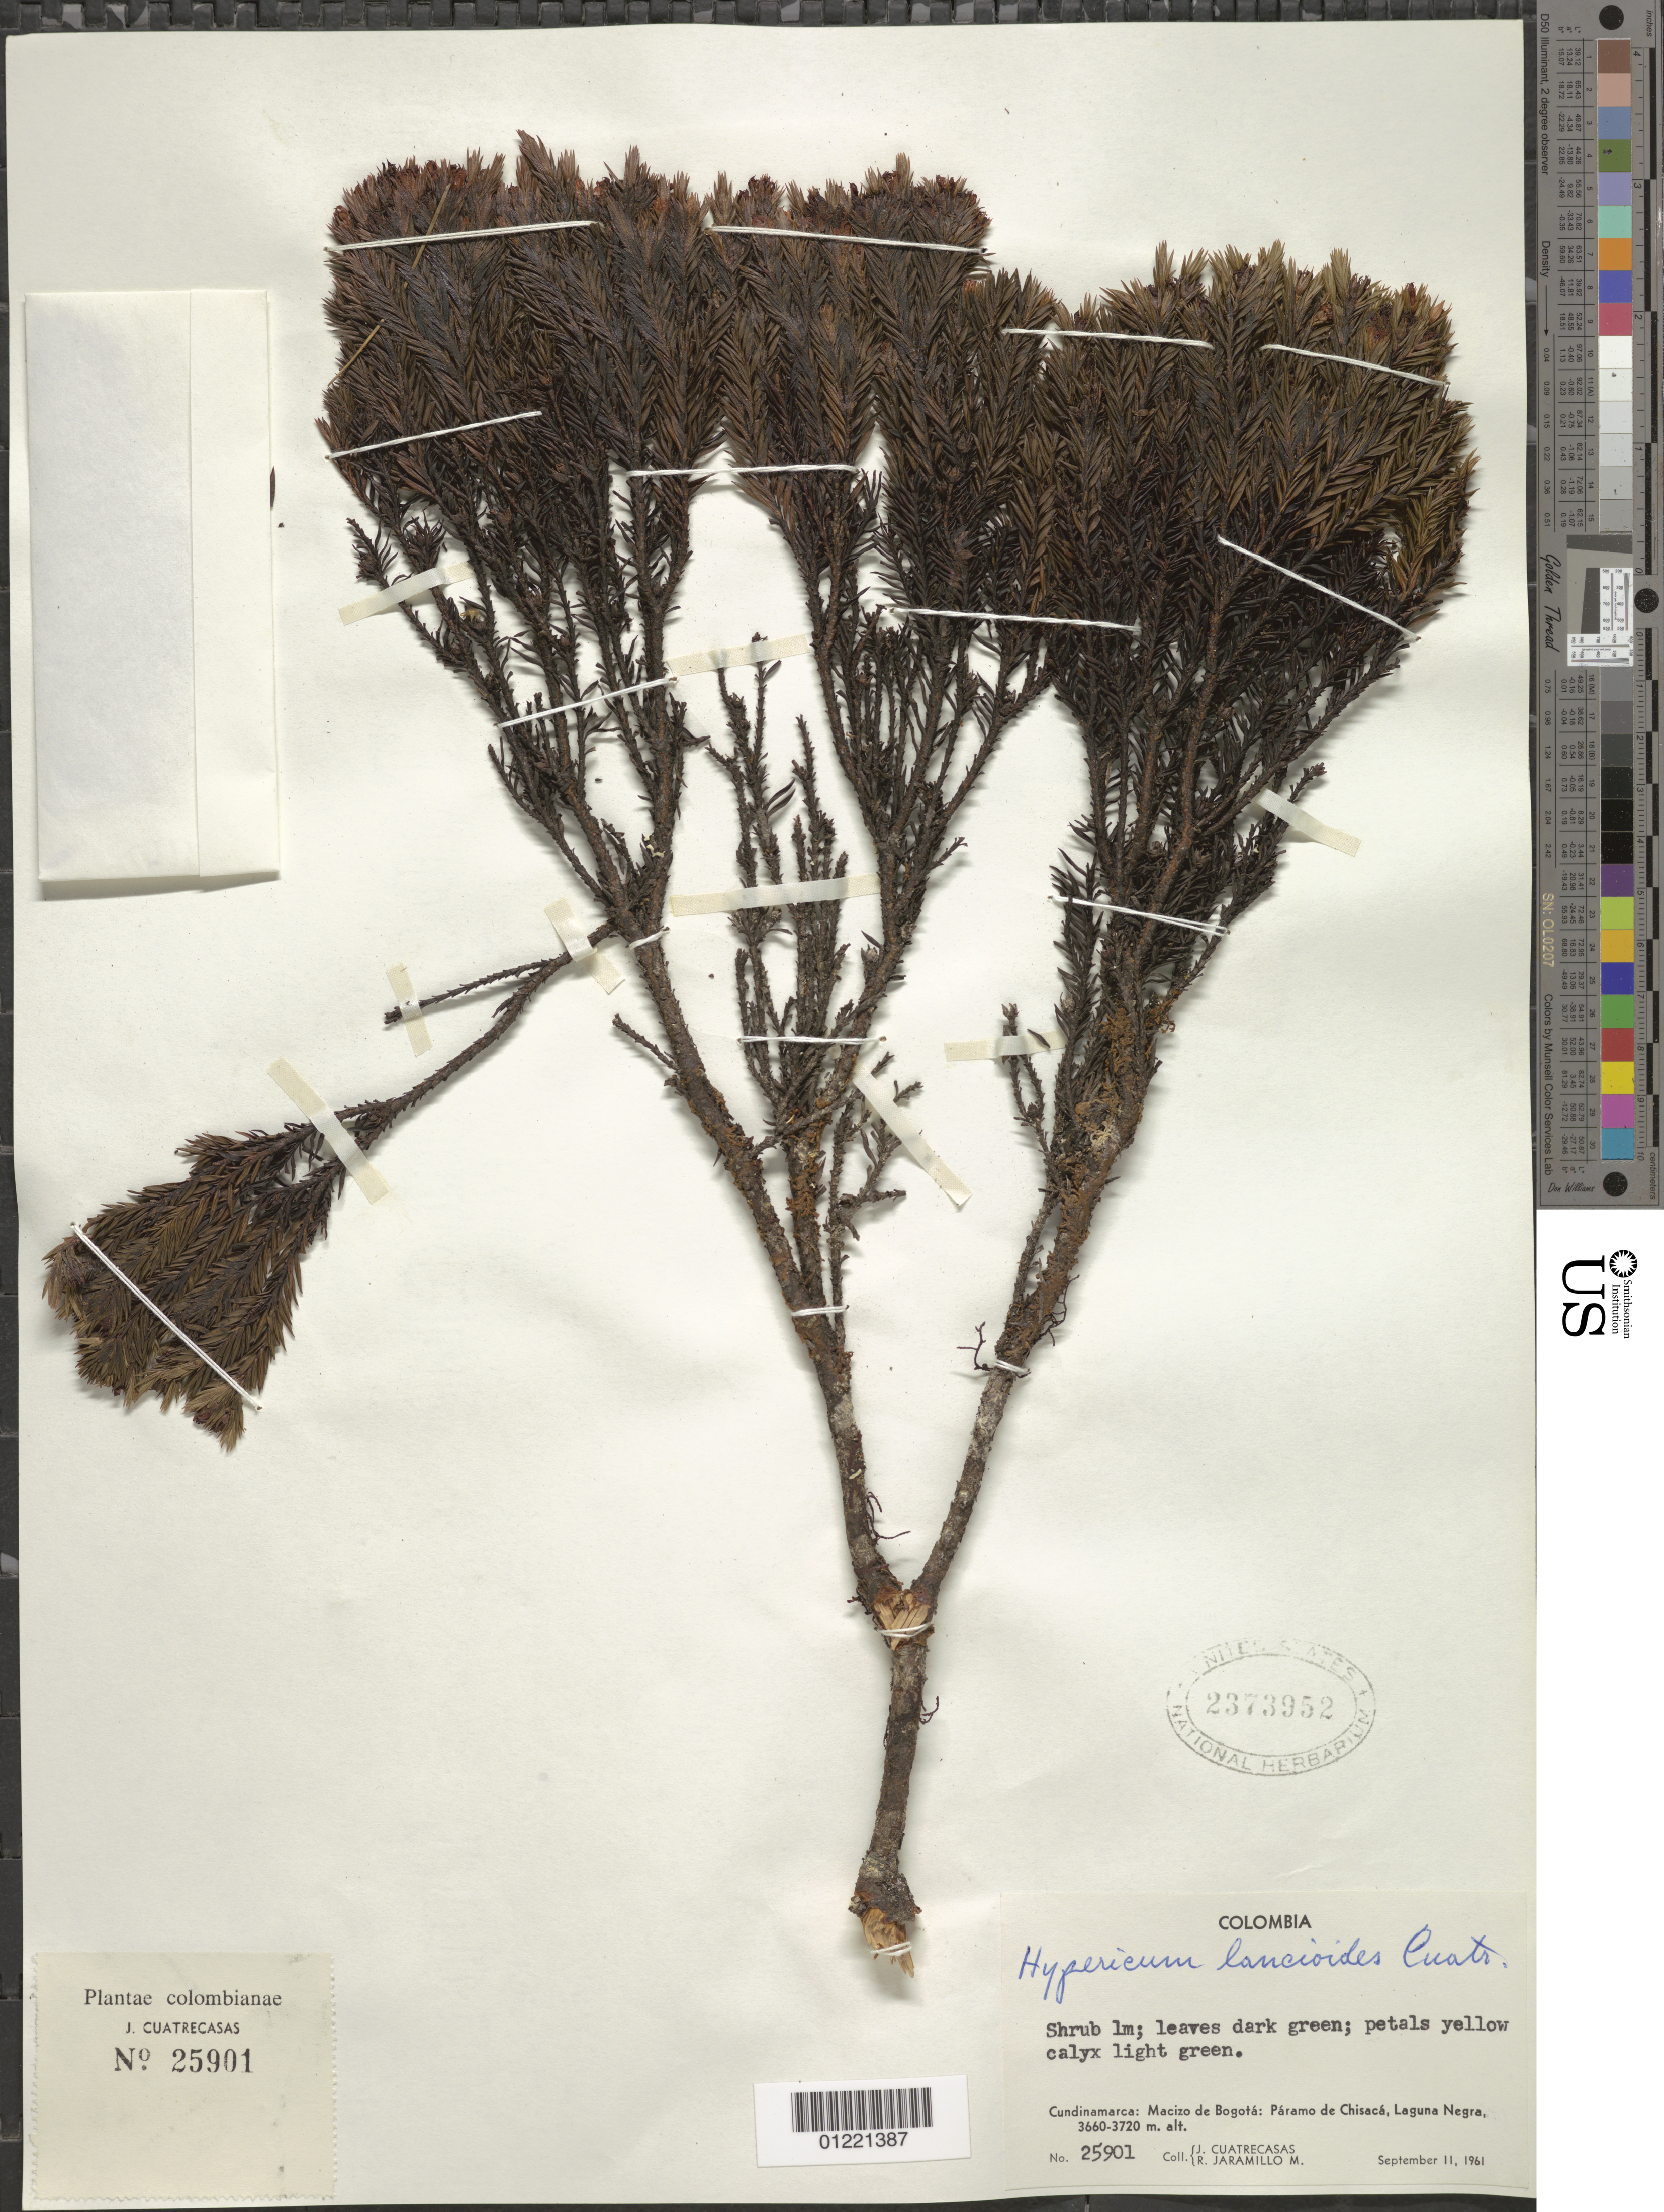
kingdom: Plantae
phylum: Tracheophyta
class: Magnoliopsida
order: Malpighiales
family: Hypericaceae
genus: Hypericum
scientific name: Hypericum lancioides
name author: Cuatrec.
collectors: J. Cuatrecasas & R. Jaramillo M.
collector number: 25901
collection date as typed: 11 Sep 1961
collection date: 1961-09-11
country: Colombia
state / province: Cundinamarca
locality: Macizo de Bogotá: Páramo de Chisaca, Laguna Negra.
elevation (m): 3660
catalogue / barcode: US 2373952